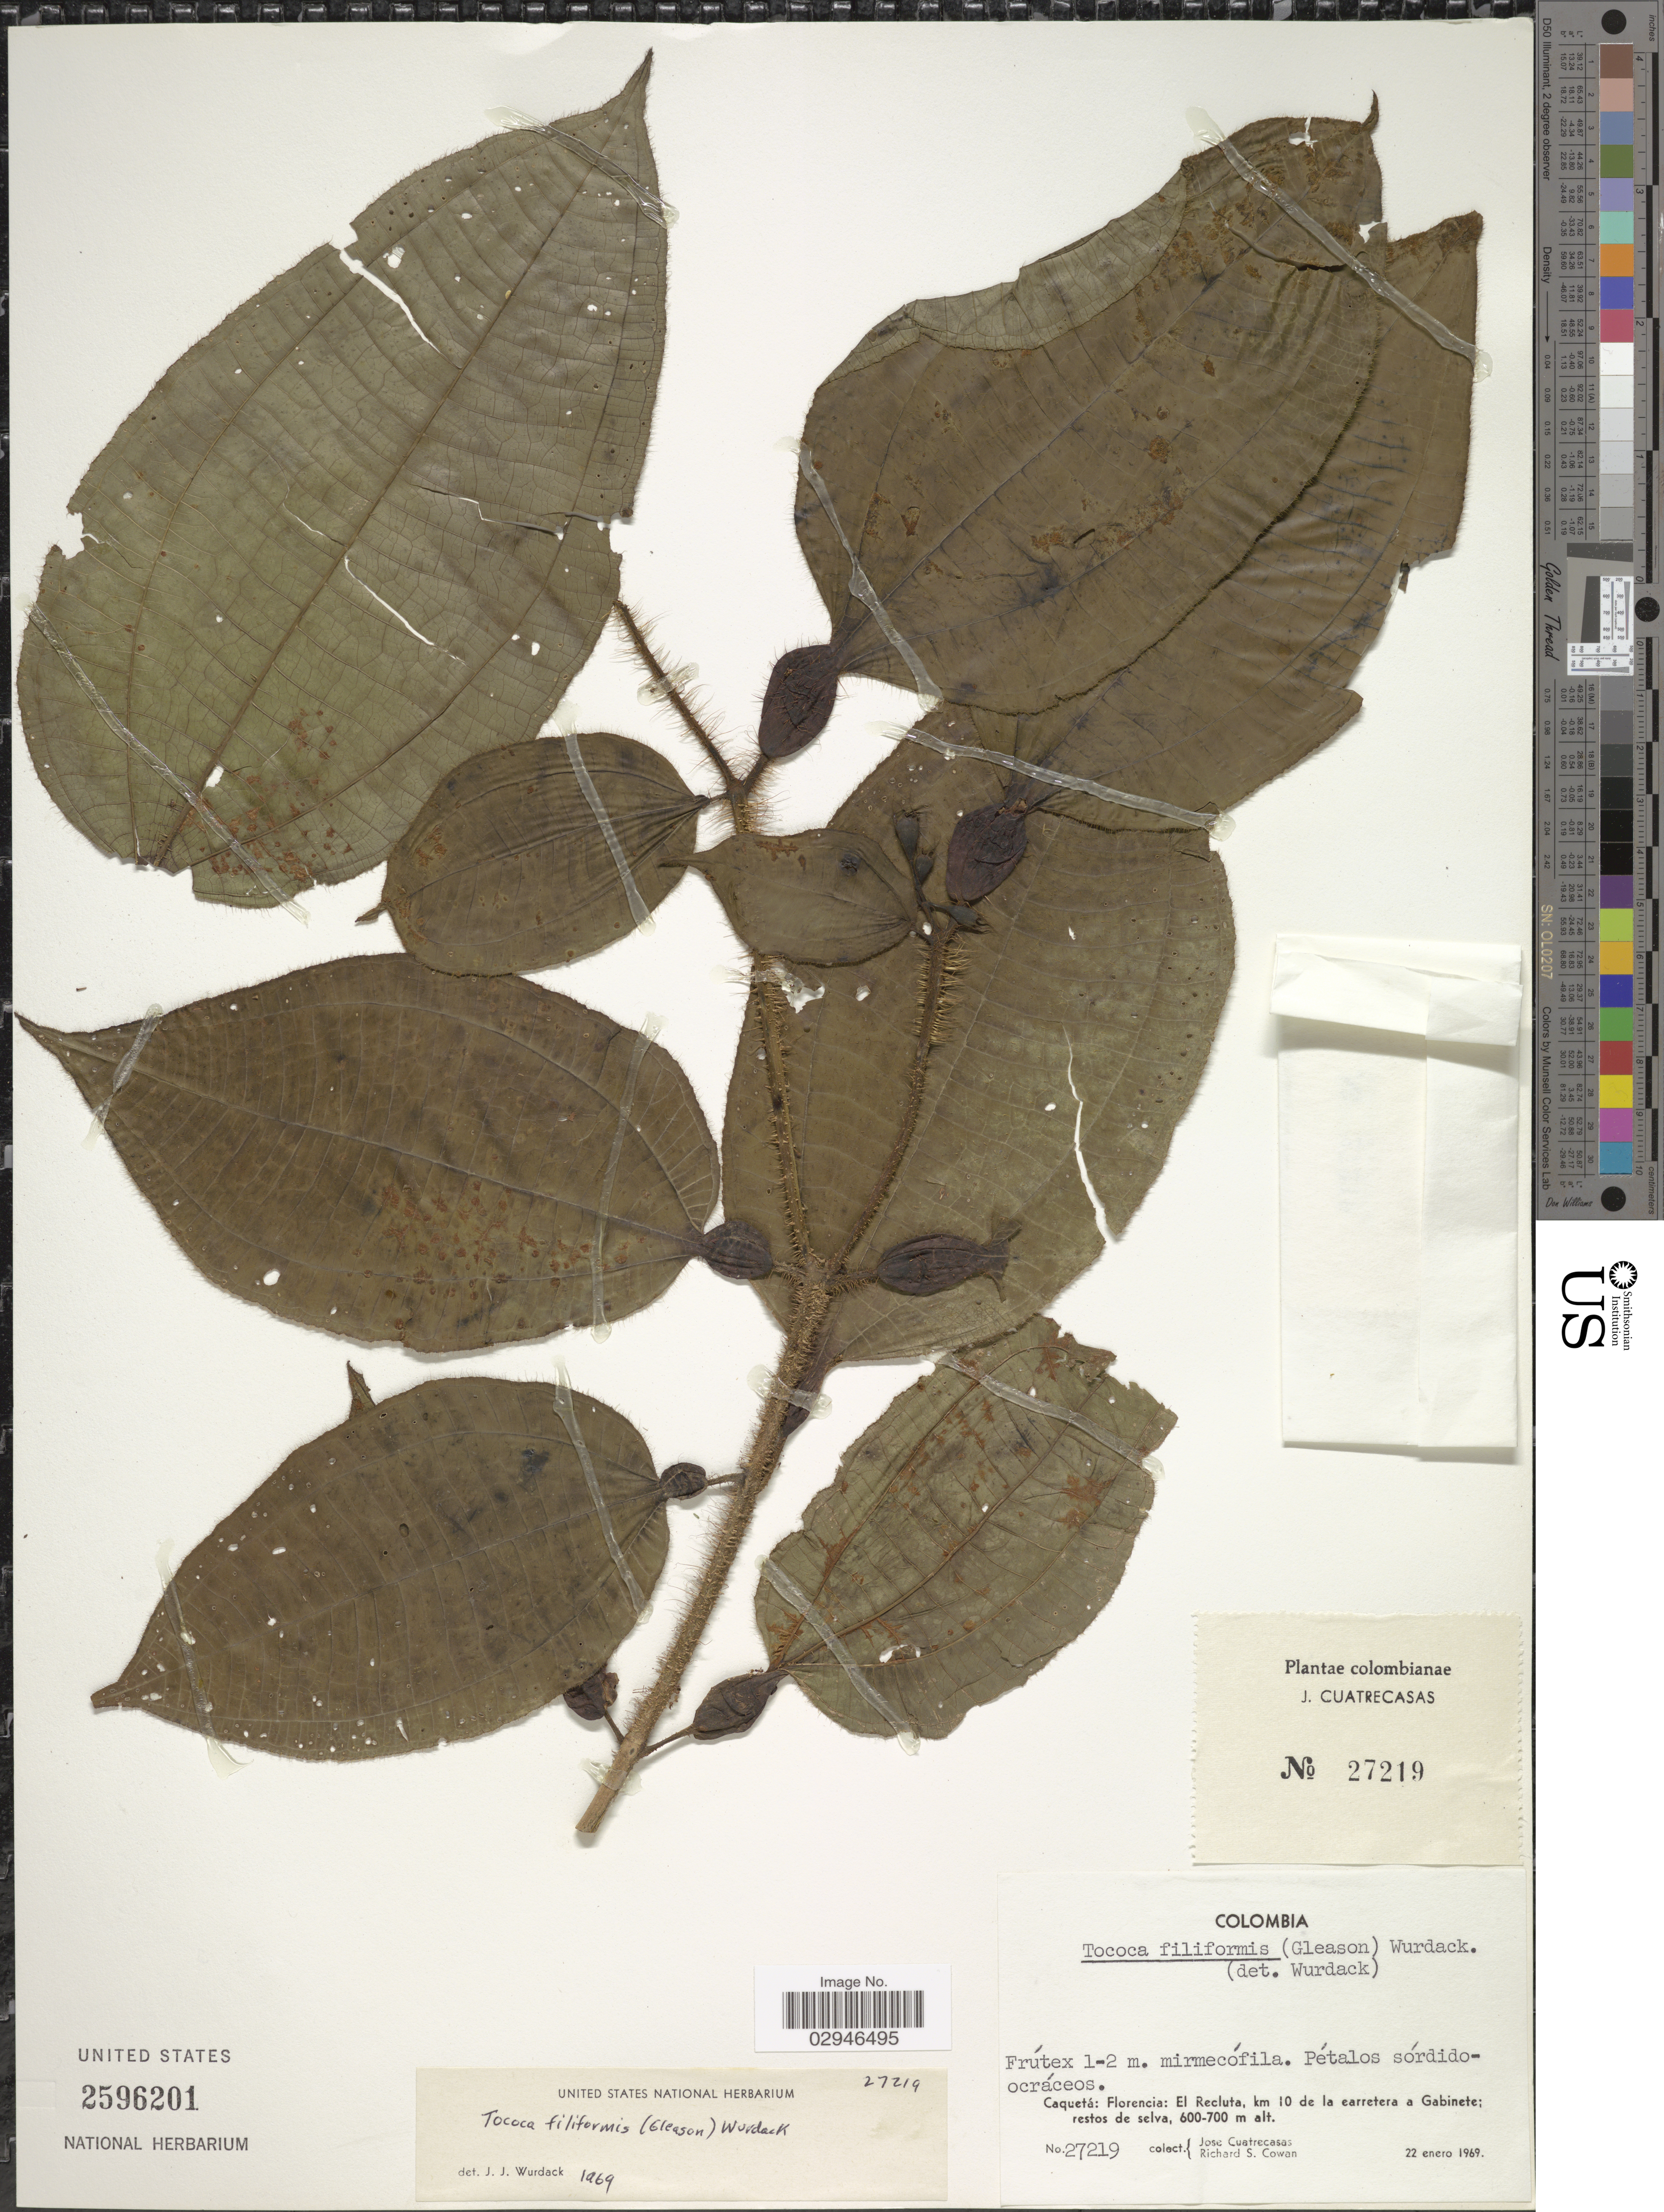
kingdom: Plantae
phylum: Tracheophyta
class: Magnoliopsida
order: Myrtales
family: Melastomataceae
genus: Tococa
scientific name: Tococa filiformis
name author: (Gleason) K. Wurdack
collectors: J. Cuatrecasas & R. S. Cowan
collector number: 27219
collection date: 1969-01-22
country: Colombia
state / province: Caquetá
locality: Florencia, El Recluta, km 10 de la carretera a Gabinete, restos de selva.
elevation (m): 600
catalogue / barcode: US 2596201